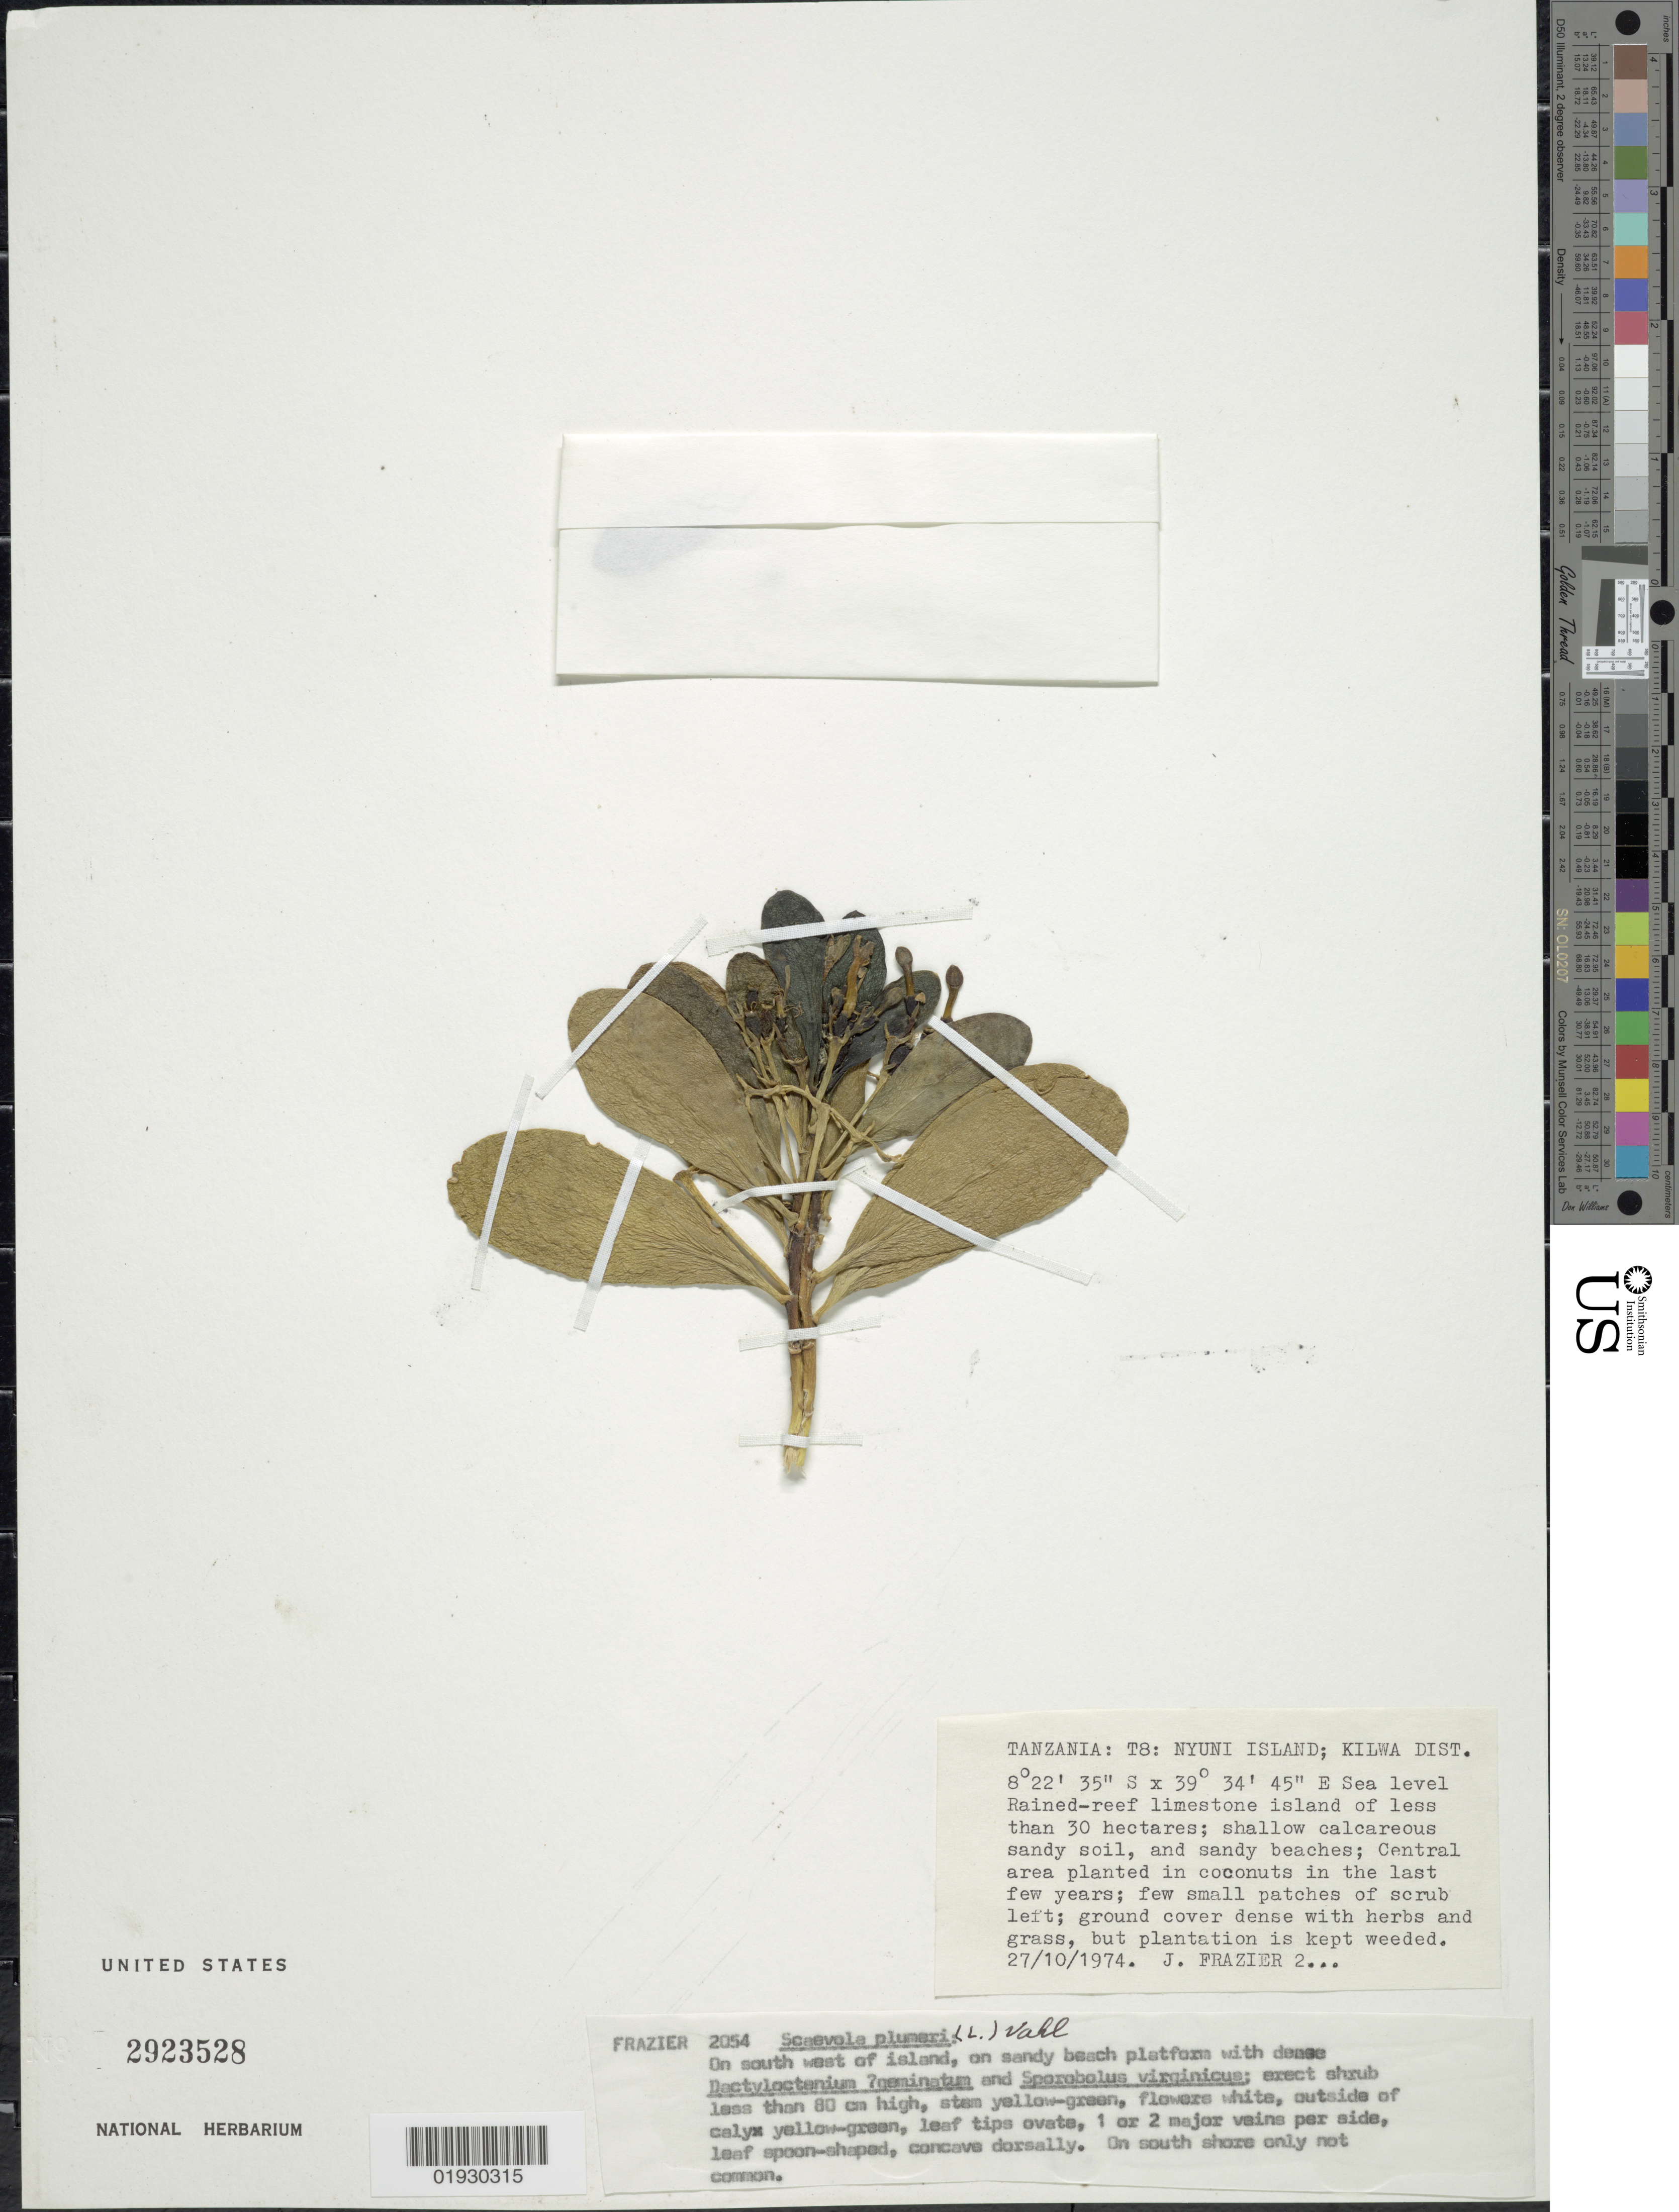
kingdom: Plantae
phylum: Tracheophyta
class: Magnoliopsida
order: Asterales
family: Goodeniaceae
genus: Scaevola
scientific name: Scaevola plumieri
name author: (L.) Vahl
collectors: J. Frazier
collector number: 2054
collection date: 1974-10-27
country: Tanzania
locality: T8: Nyuni Island; Kilwa Dist.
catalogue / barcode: US 2923528